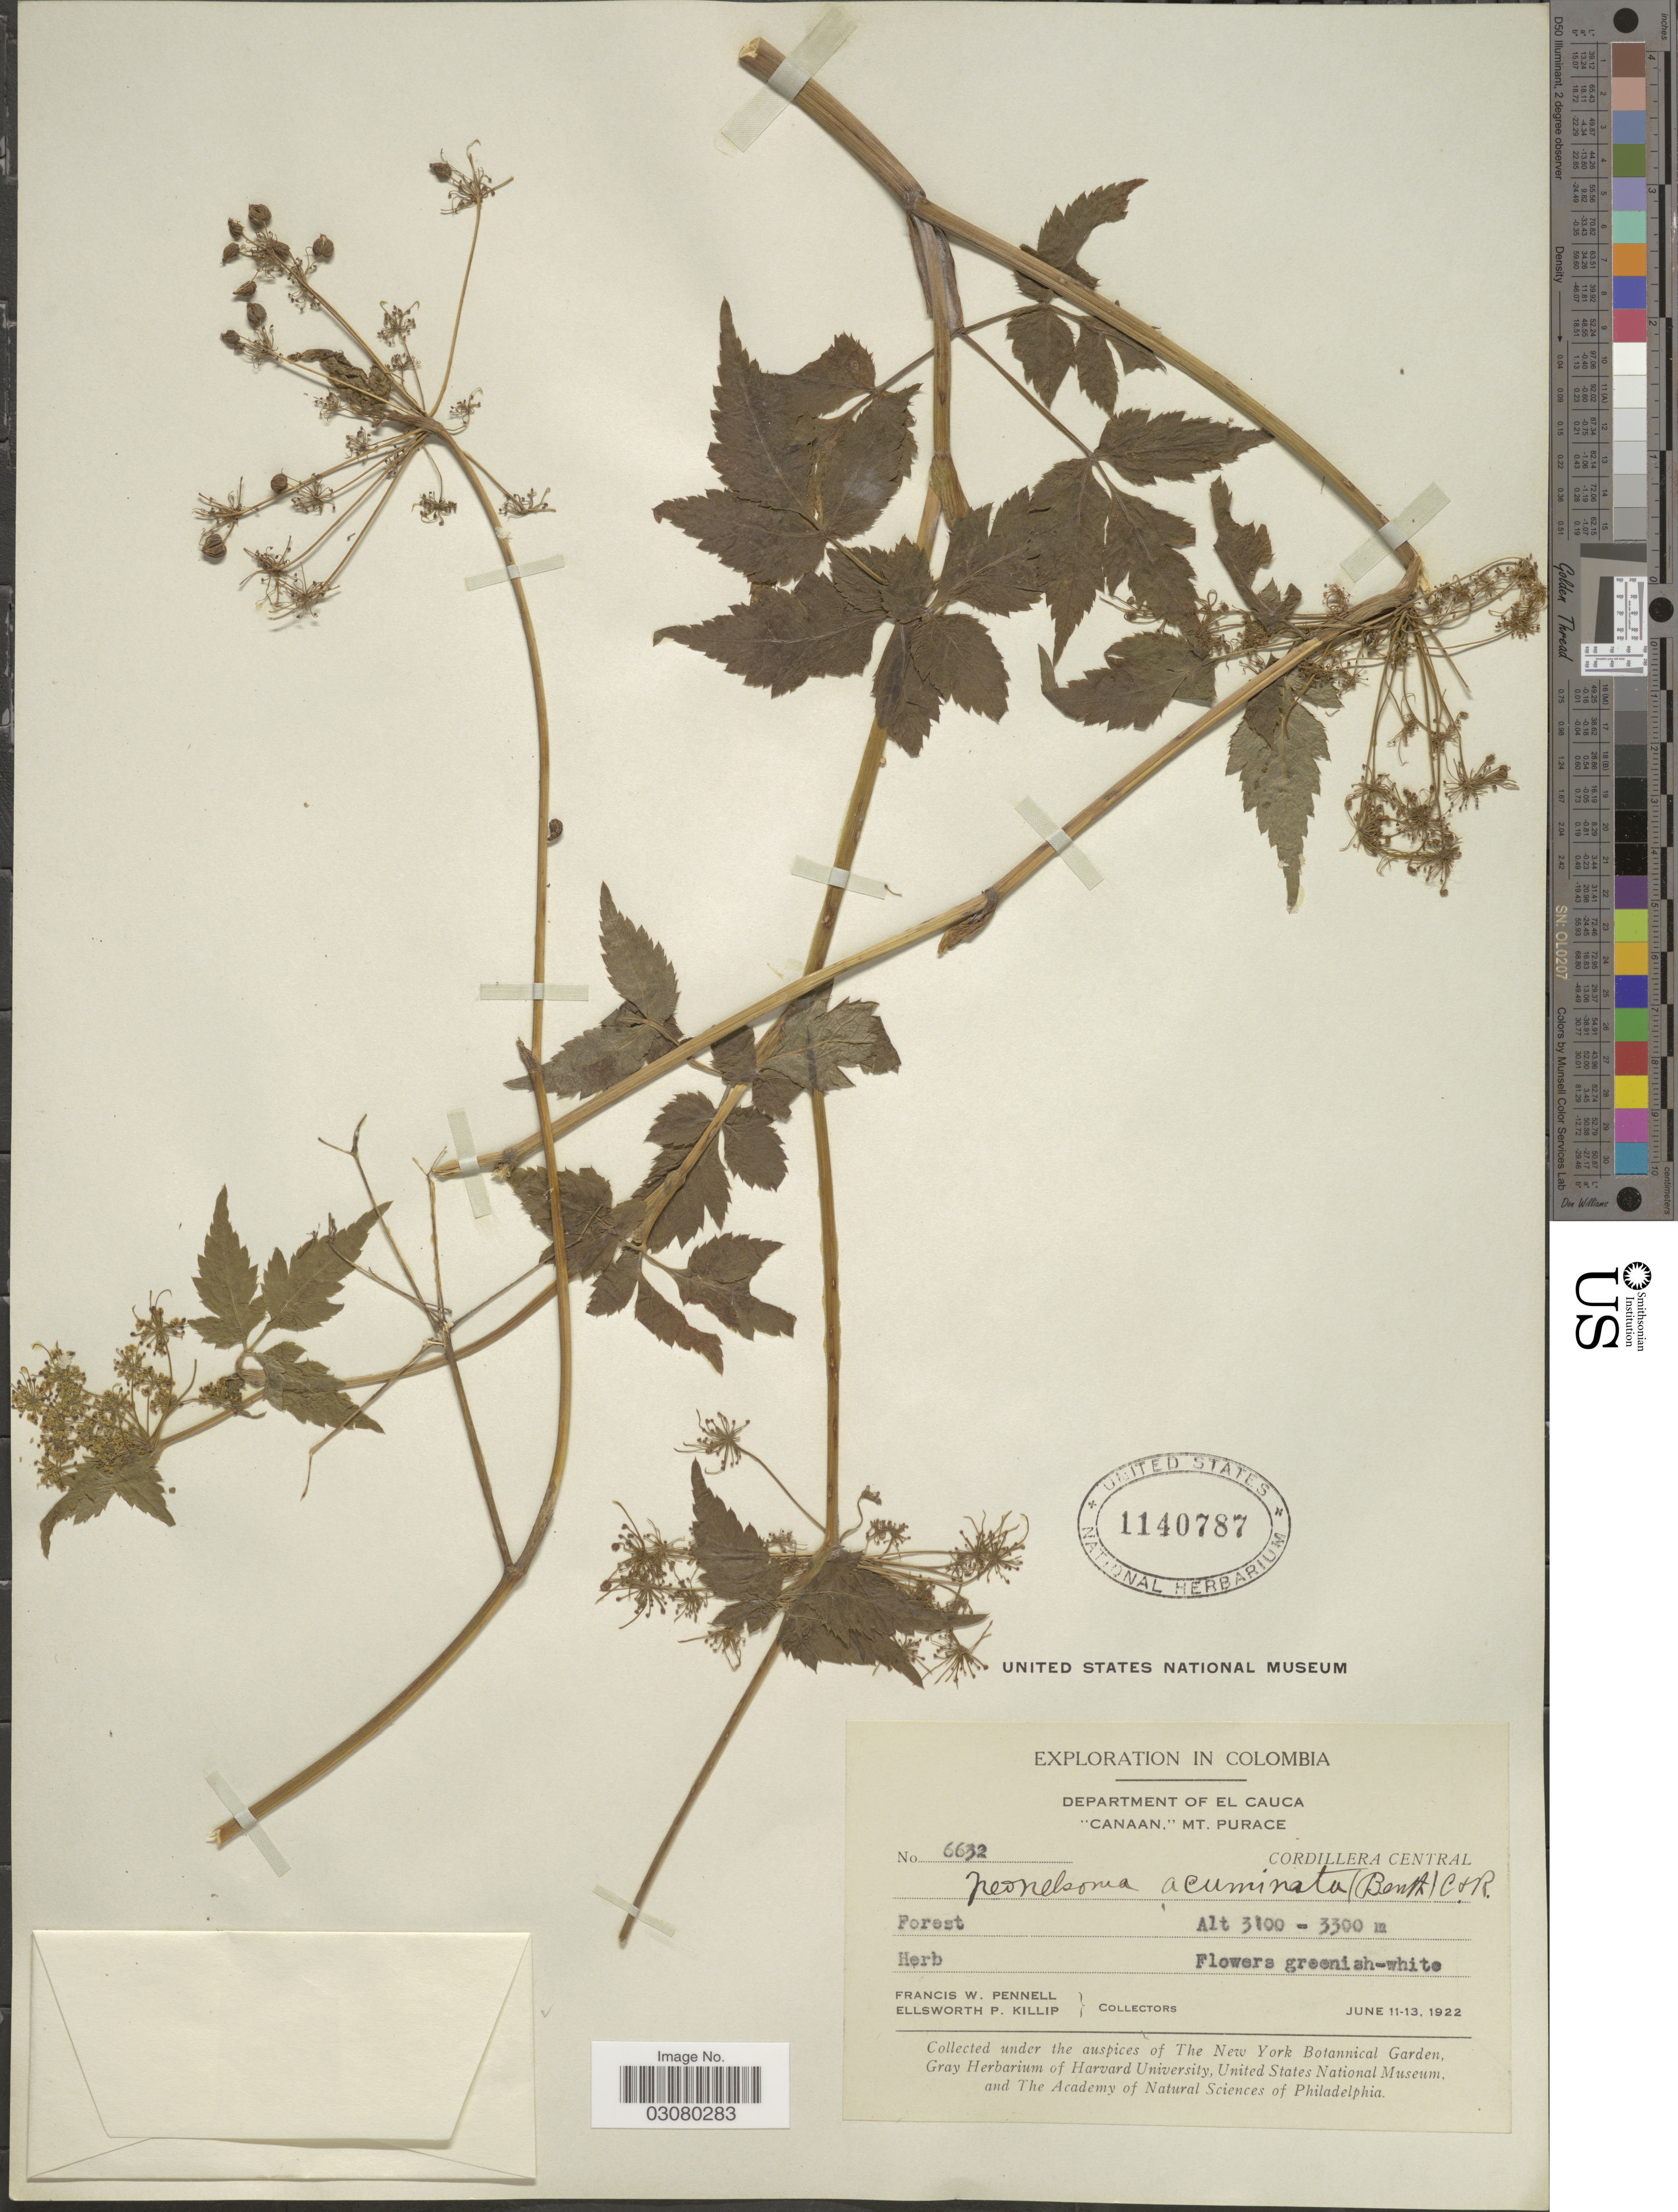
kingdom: Plantae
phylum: Tracheophyta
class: Magnoliopsida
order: Apiales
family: Apiaceae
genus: Neonelsonia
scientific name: Neonelsonia acuminata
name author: (Benth.) J.M. Coult. & Rose ex Drude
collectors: F. W. Pennell & E. P. Killip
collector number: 6632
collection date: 1922-06-11/1922-06-13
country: Colombia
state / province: Cauca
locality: Department of El Cauca. "Canaan," Mt. Purace. Cordillera Central.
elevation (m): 3100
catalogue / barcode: US 1140787